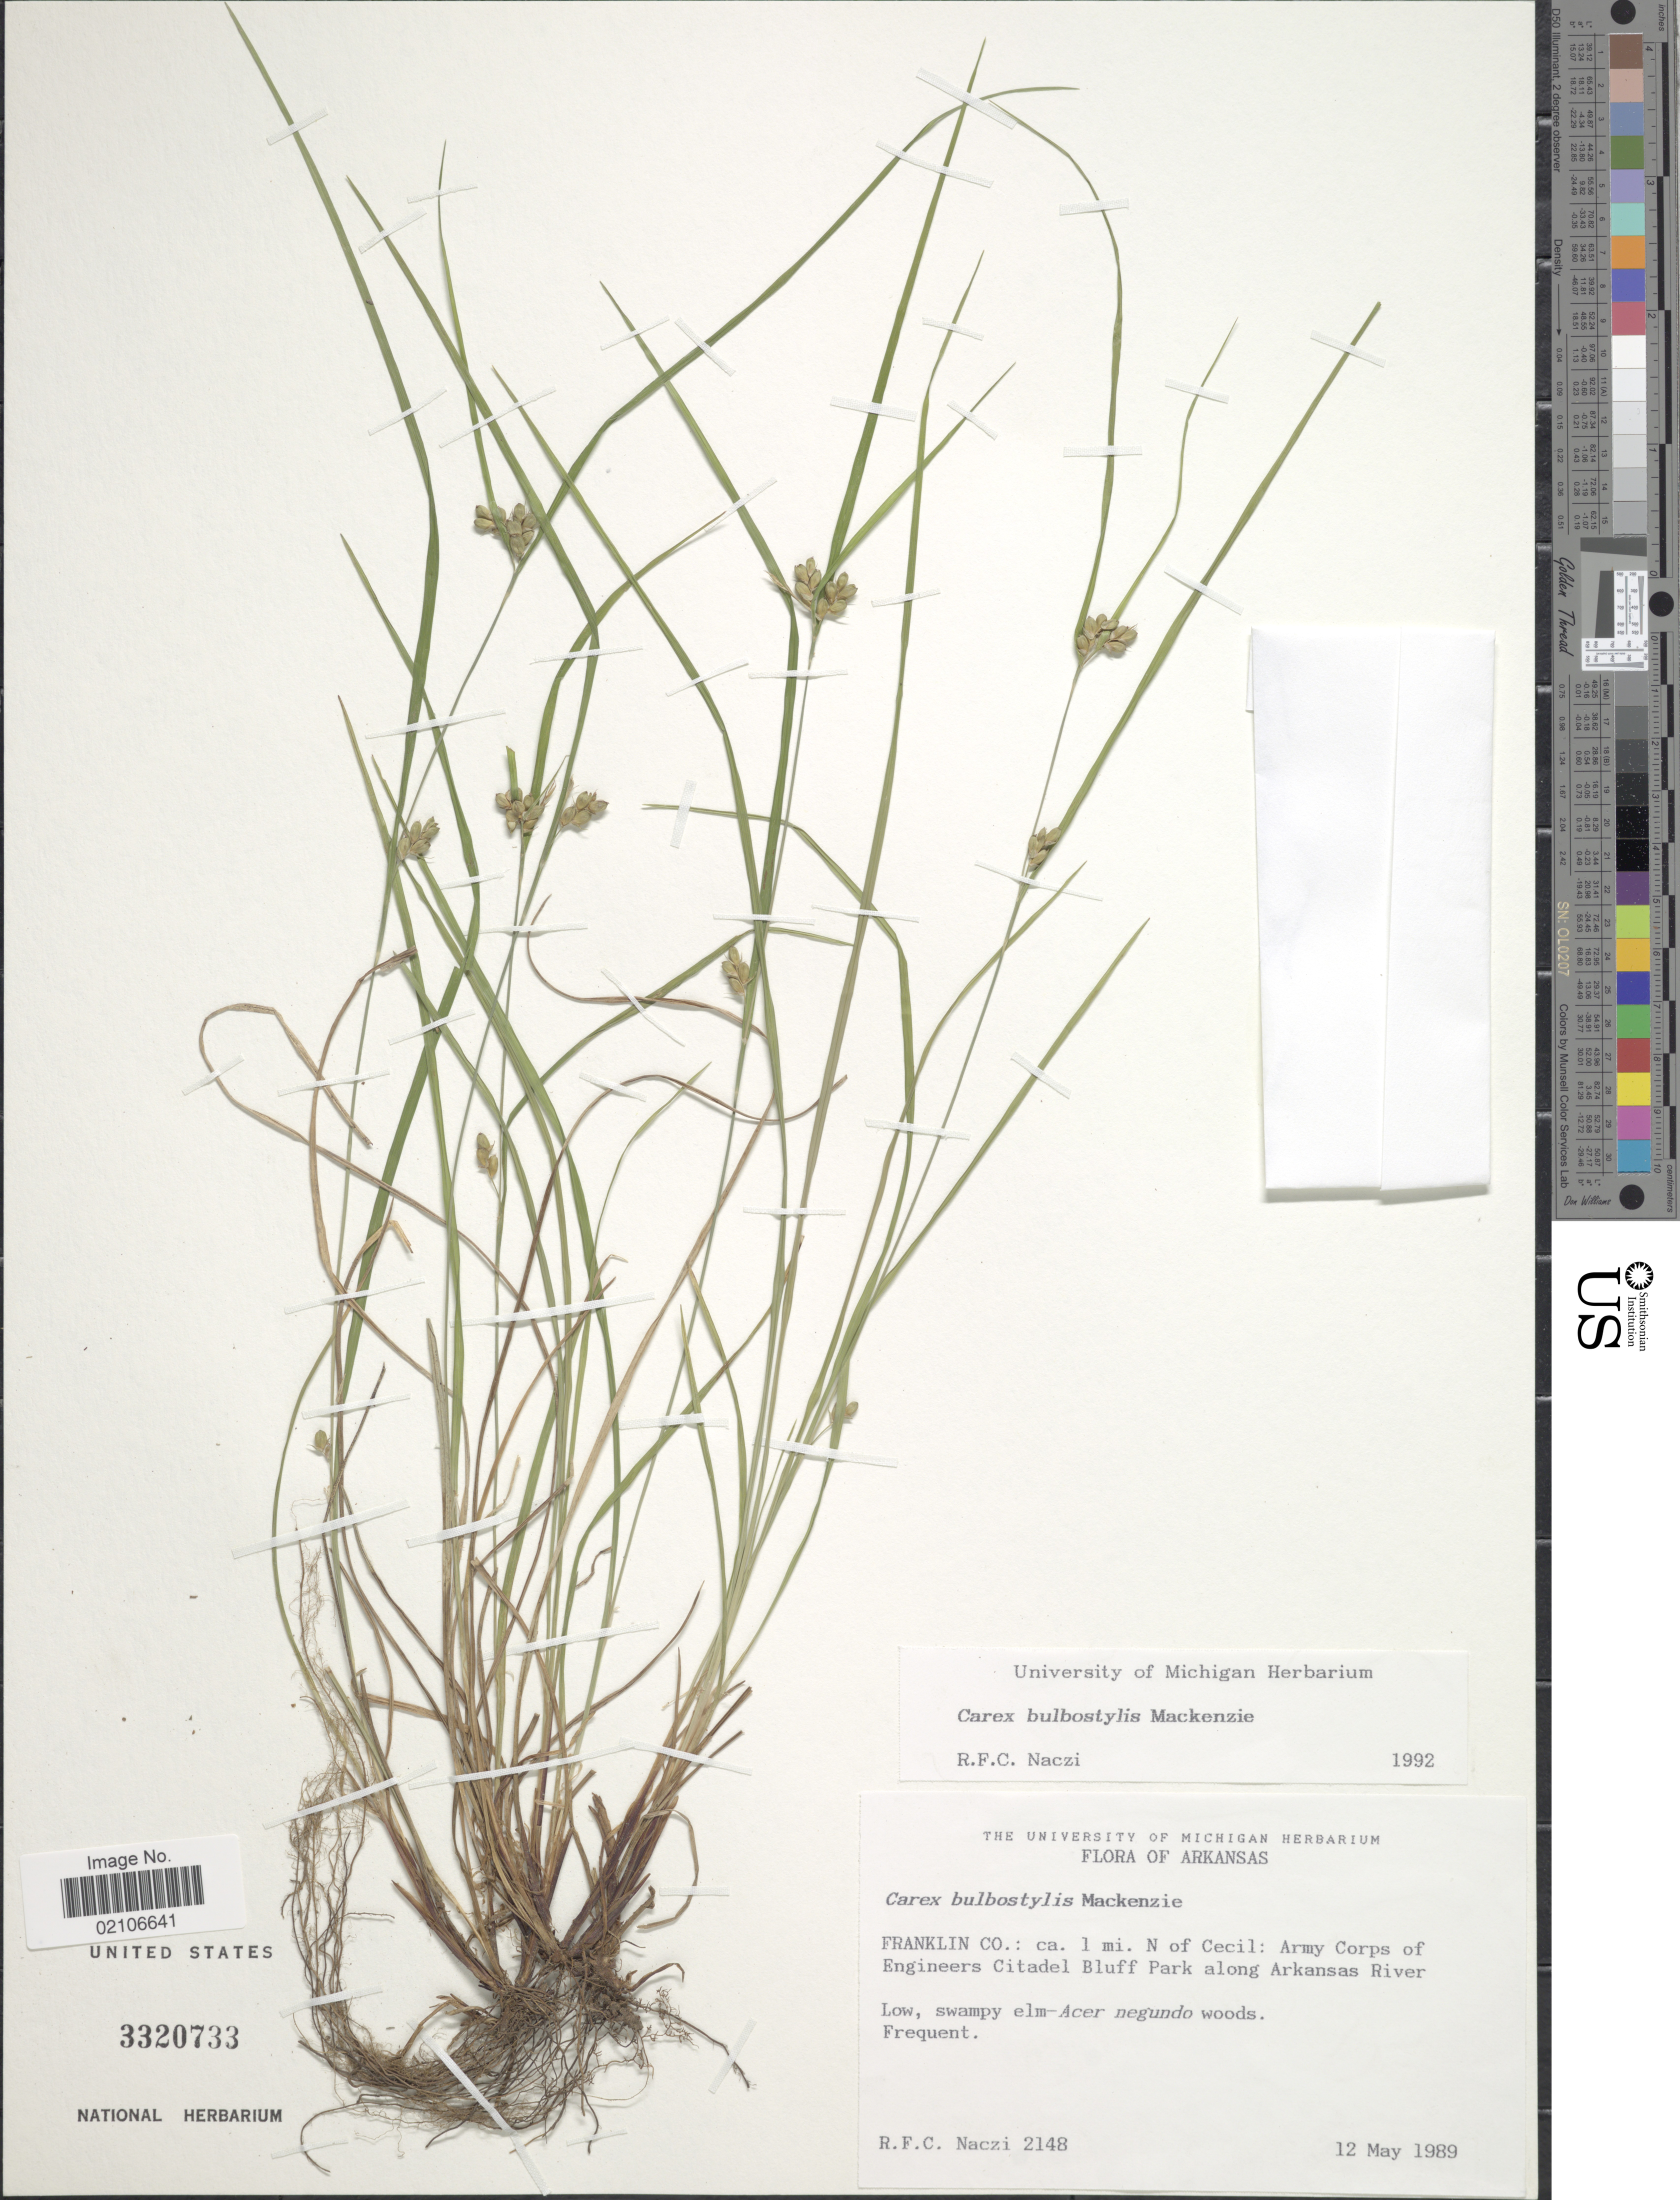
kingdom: Plantae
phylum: Tracheophyta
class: Liliopsida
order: Poales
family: Cyperaceae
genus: Carex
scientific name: Carex bulbostylis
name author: Mack.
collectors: R. F. C. Naczi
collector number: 2148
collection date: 1989-05-12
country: United States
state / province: Arkansas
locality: Franklin Co.: ca. 1 mi N of Cecil: army Corps of Engineers Citadel Bluff Park along Arkansas River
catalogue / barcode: US 3320733